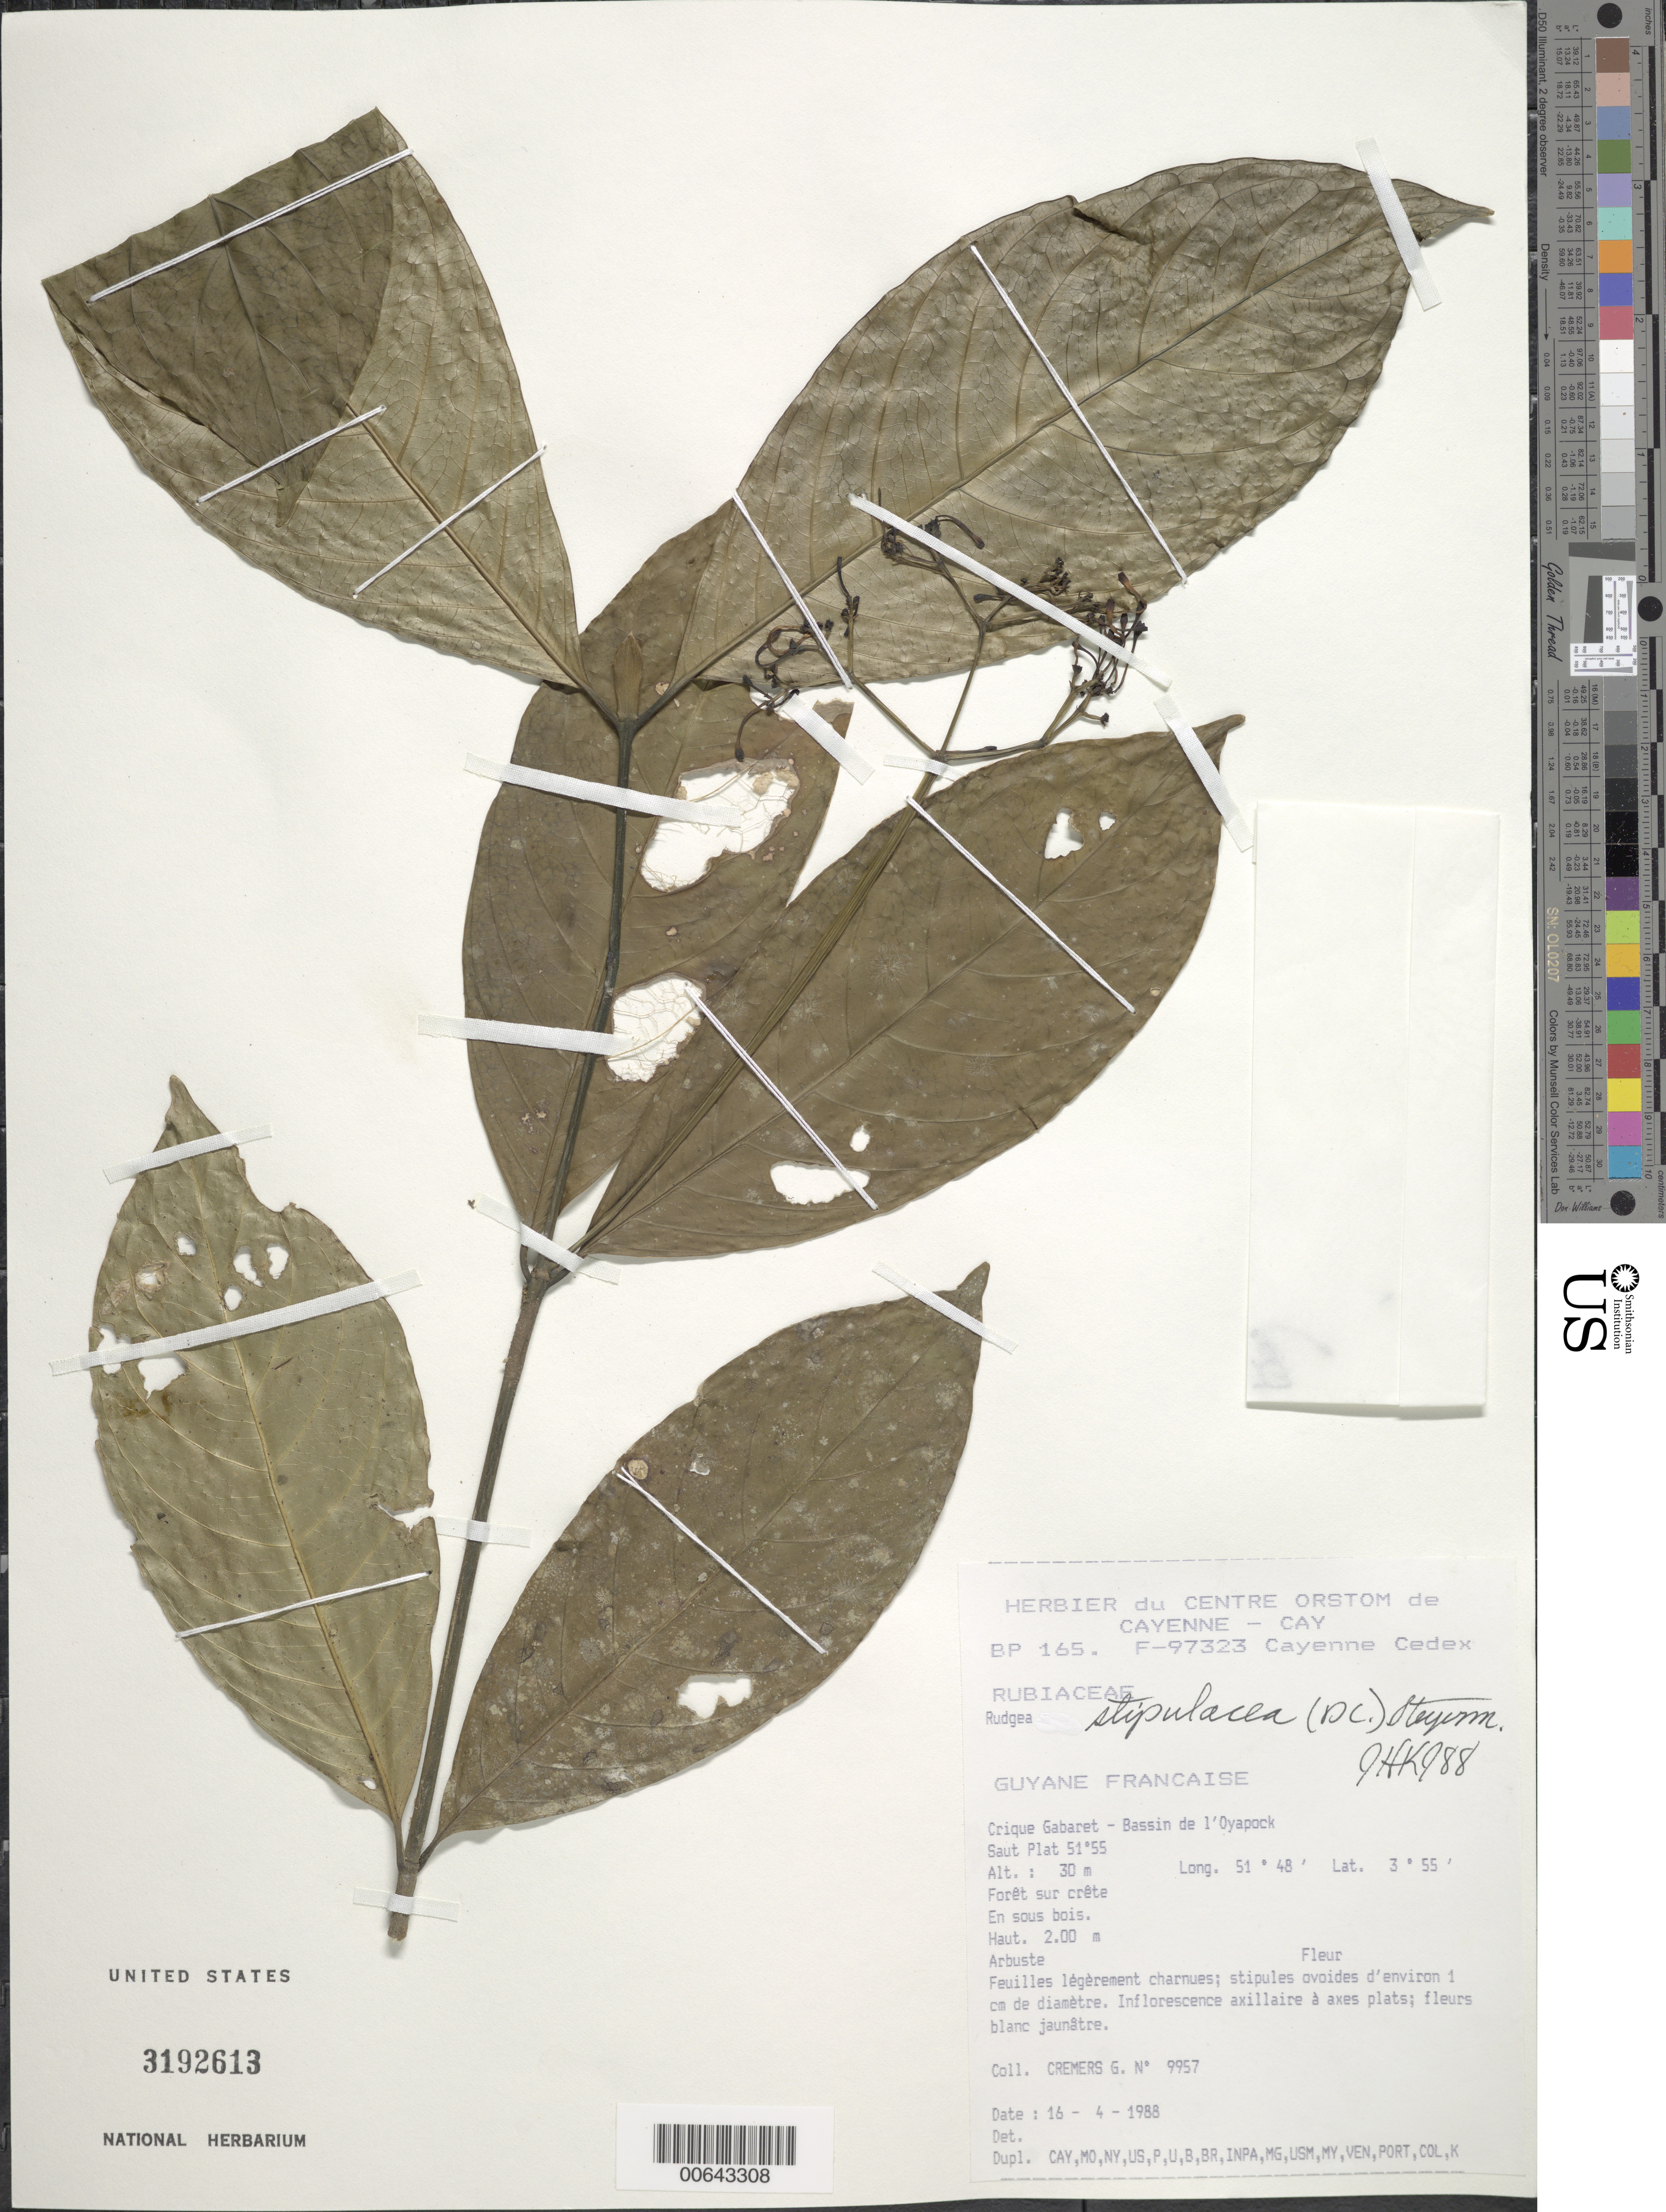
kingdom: Plantae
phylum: Tracheophyta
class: Magnoliopsida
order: Gentianales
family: Rubiaceae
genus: Rudgea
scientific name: Rudgea stipulacea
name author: (DC.) Steyerm.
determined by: Kirkbride, J. H.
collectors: G. Cremers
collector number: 9957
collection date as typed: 16-Apr-88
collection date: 1988-04-16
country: French Guiana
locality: Crique Gabaret, Bassin de l'Oyapock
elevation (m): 30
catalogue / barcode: US 3192613